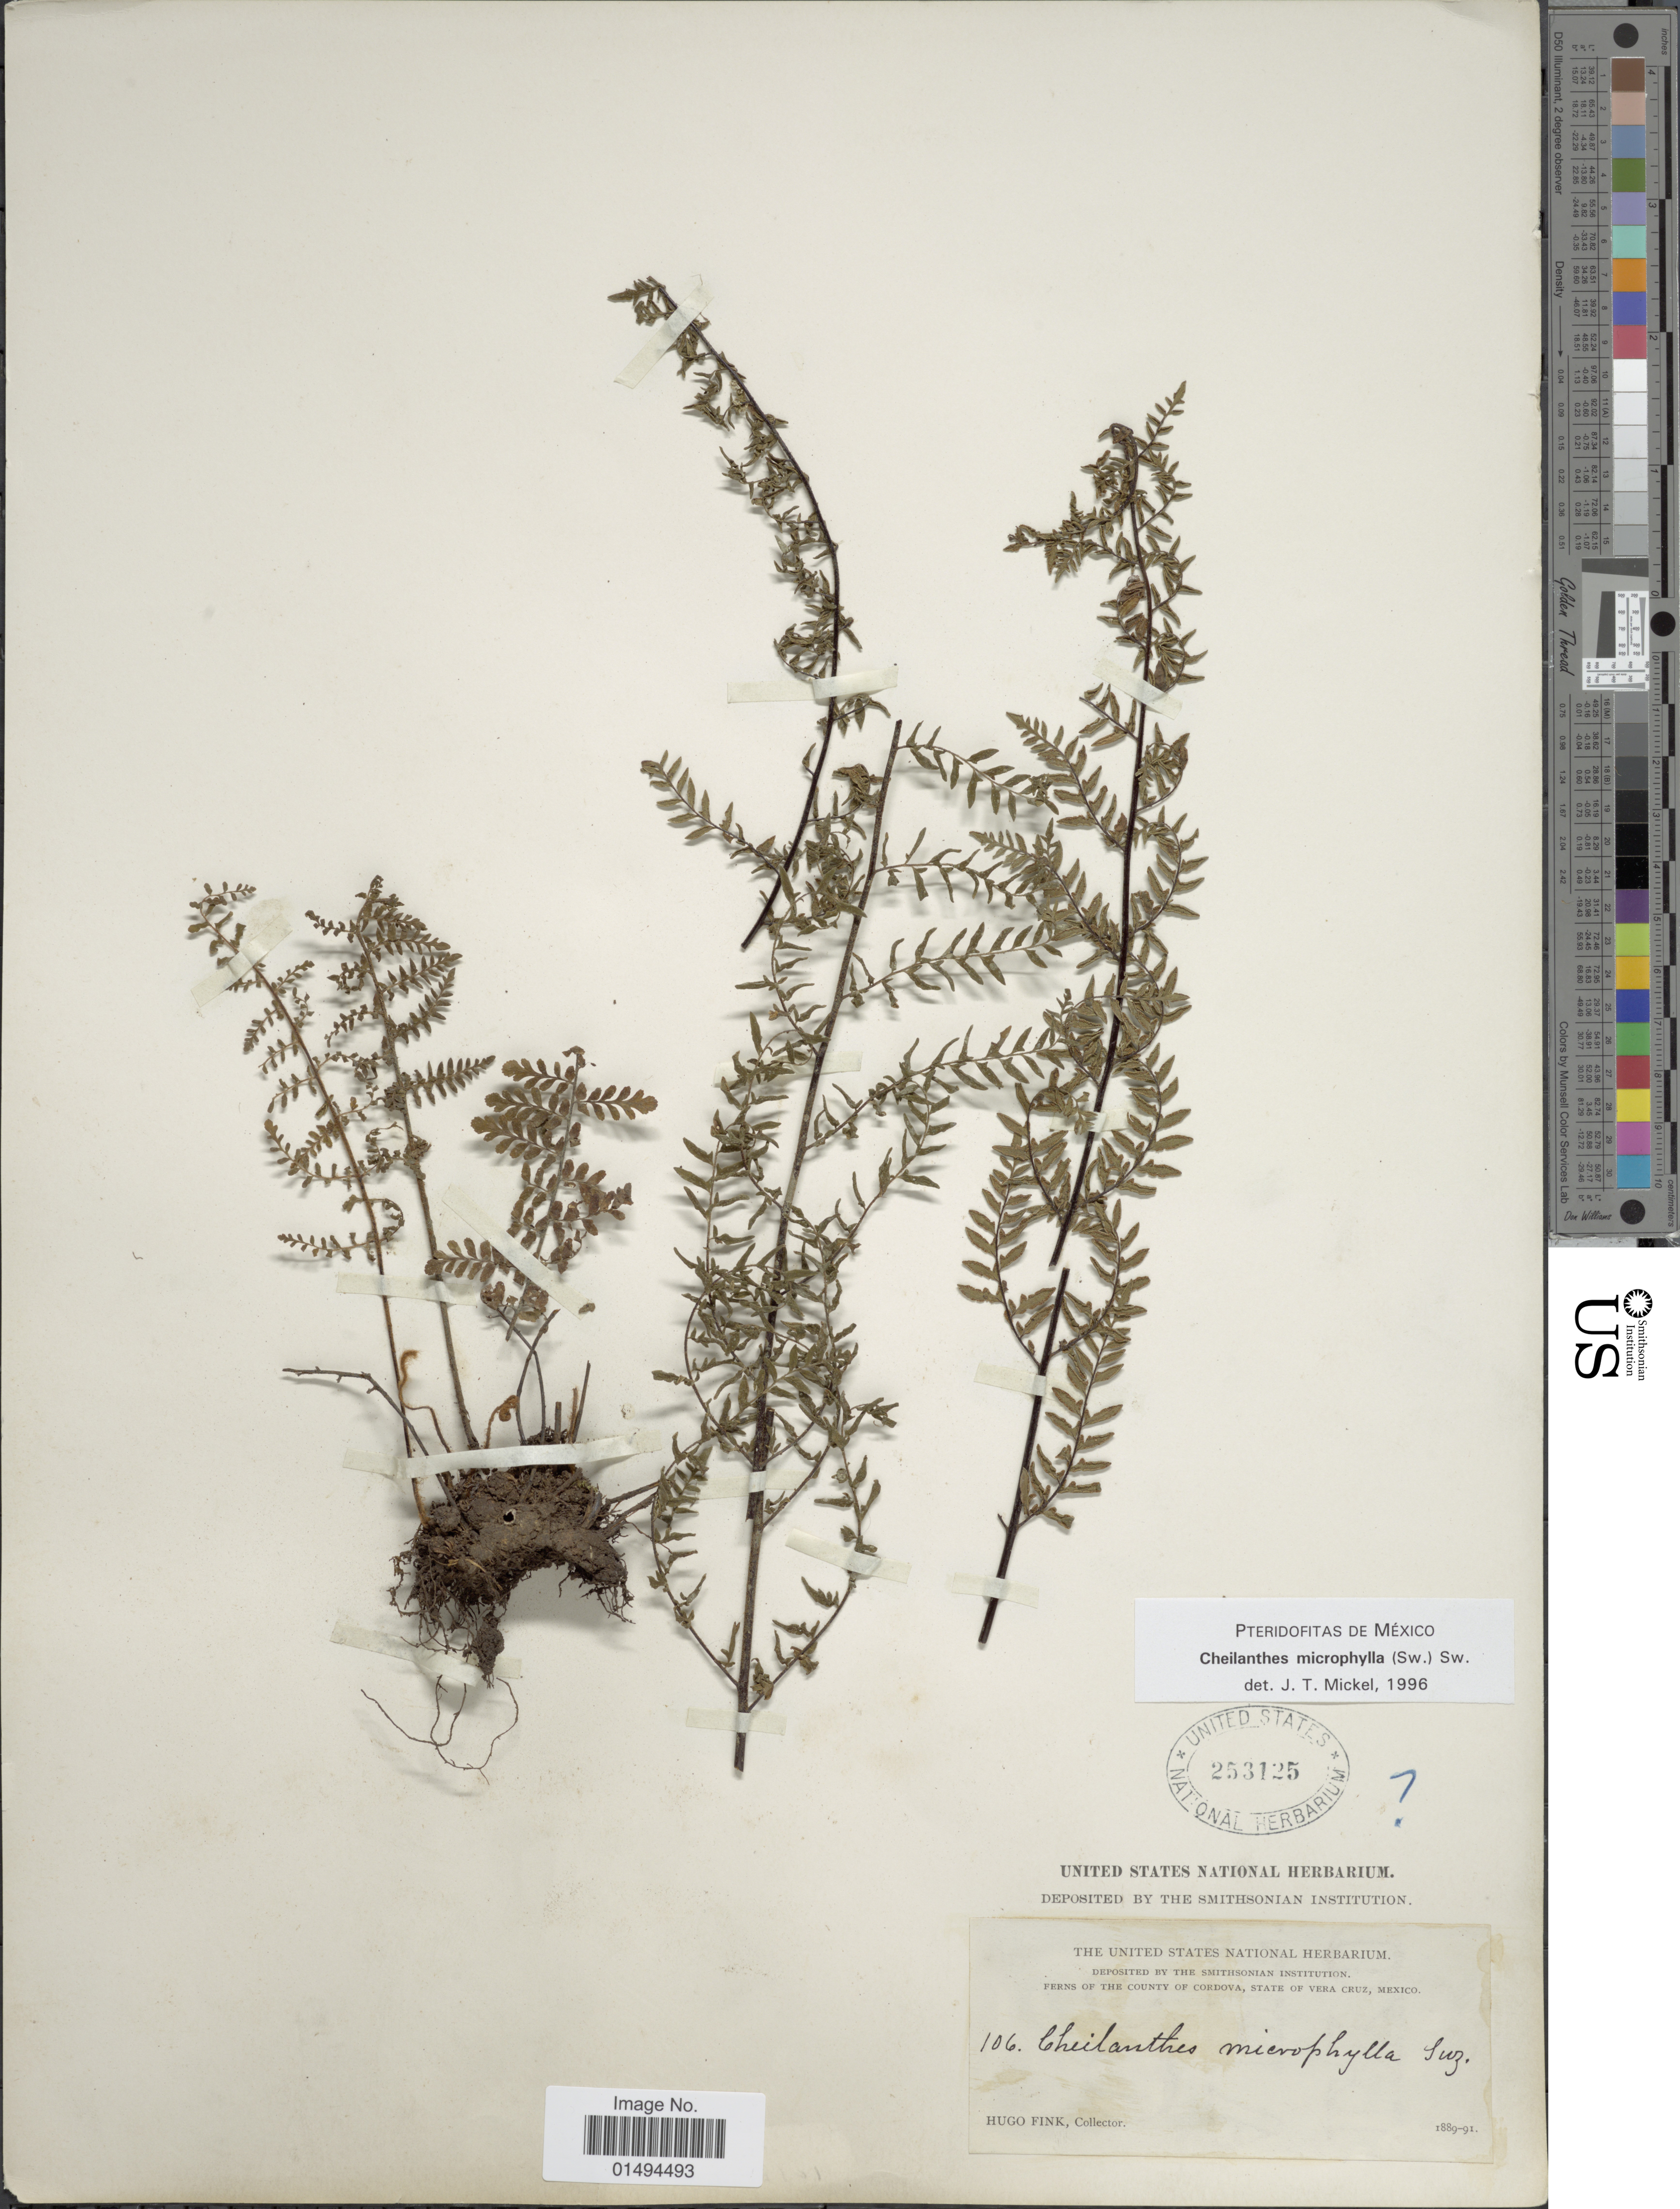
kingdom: Plantae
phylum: Tracheophyta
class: Polypodiopsida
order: Polypodiales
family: Pteridaceae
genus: Myriopteris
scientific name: Myriopteris microphylla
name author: (Sw.) Grusz & Windham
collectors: H. Fink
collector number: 106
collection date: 1889/1891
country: Mexico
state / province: Veracruz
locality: Cordova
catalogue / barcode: US 253125